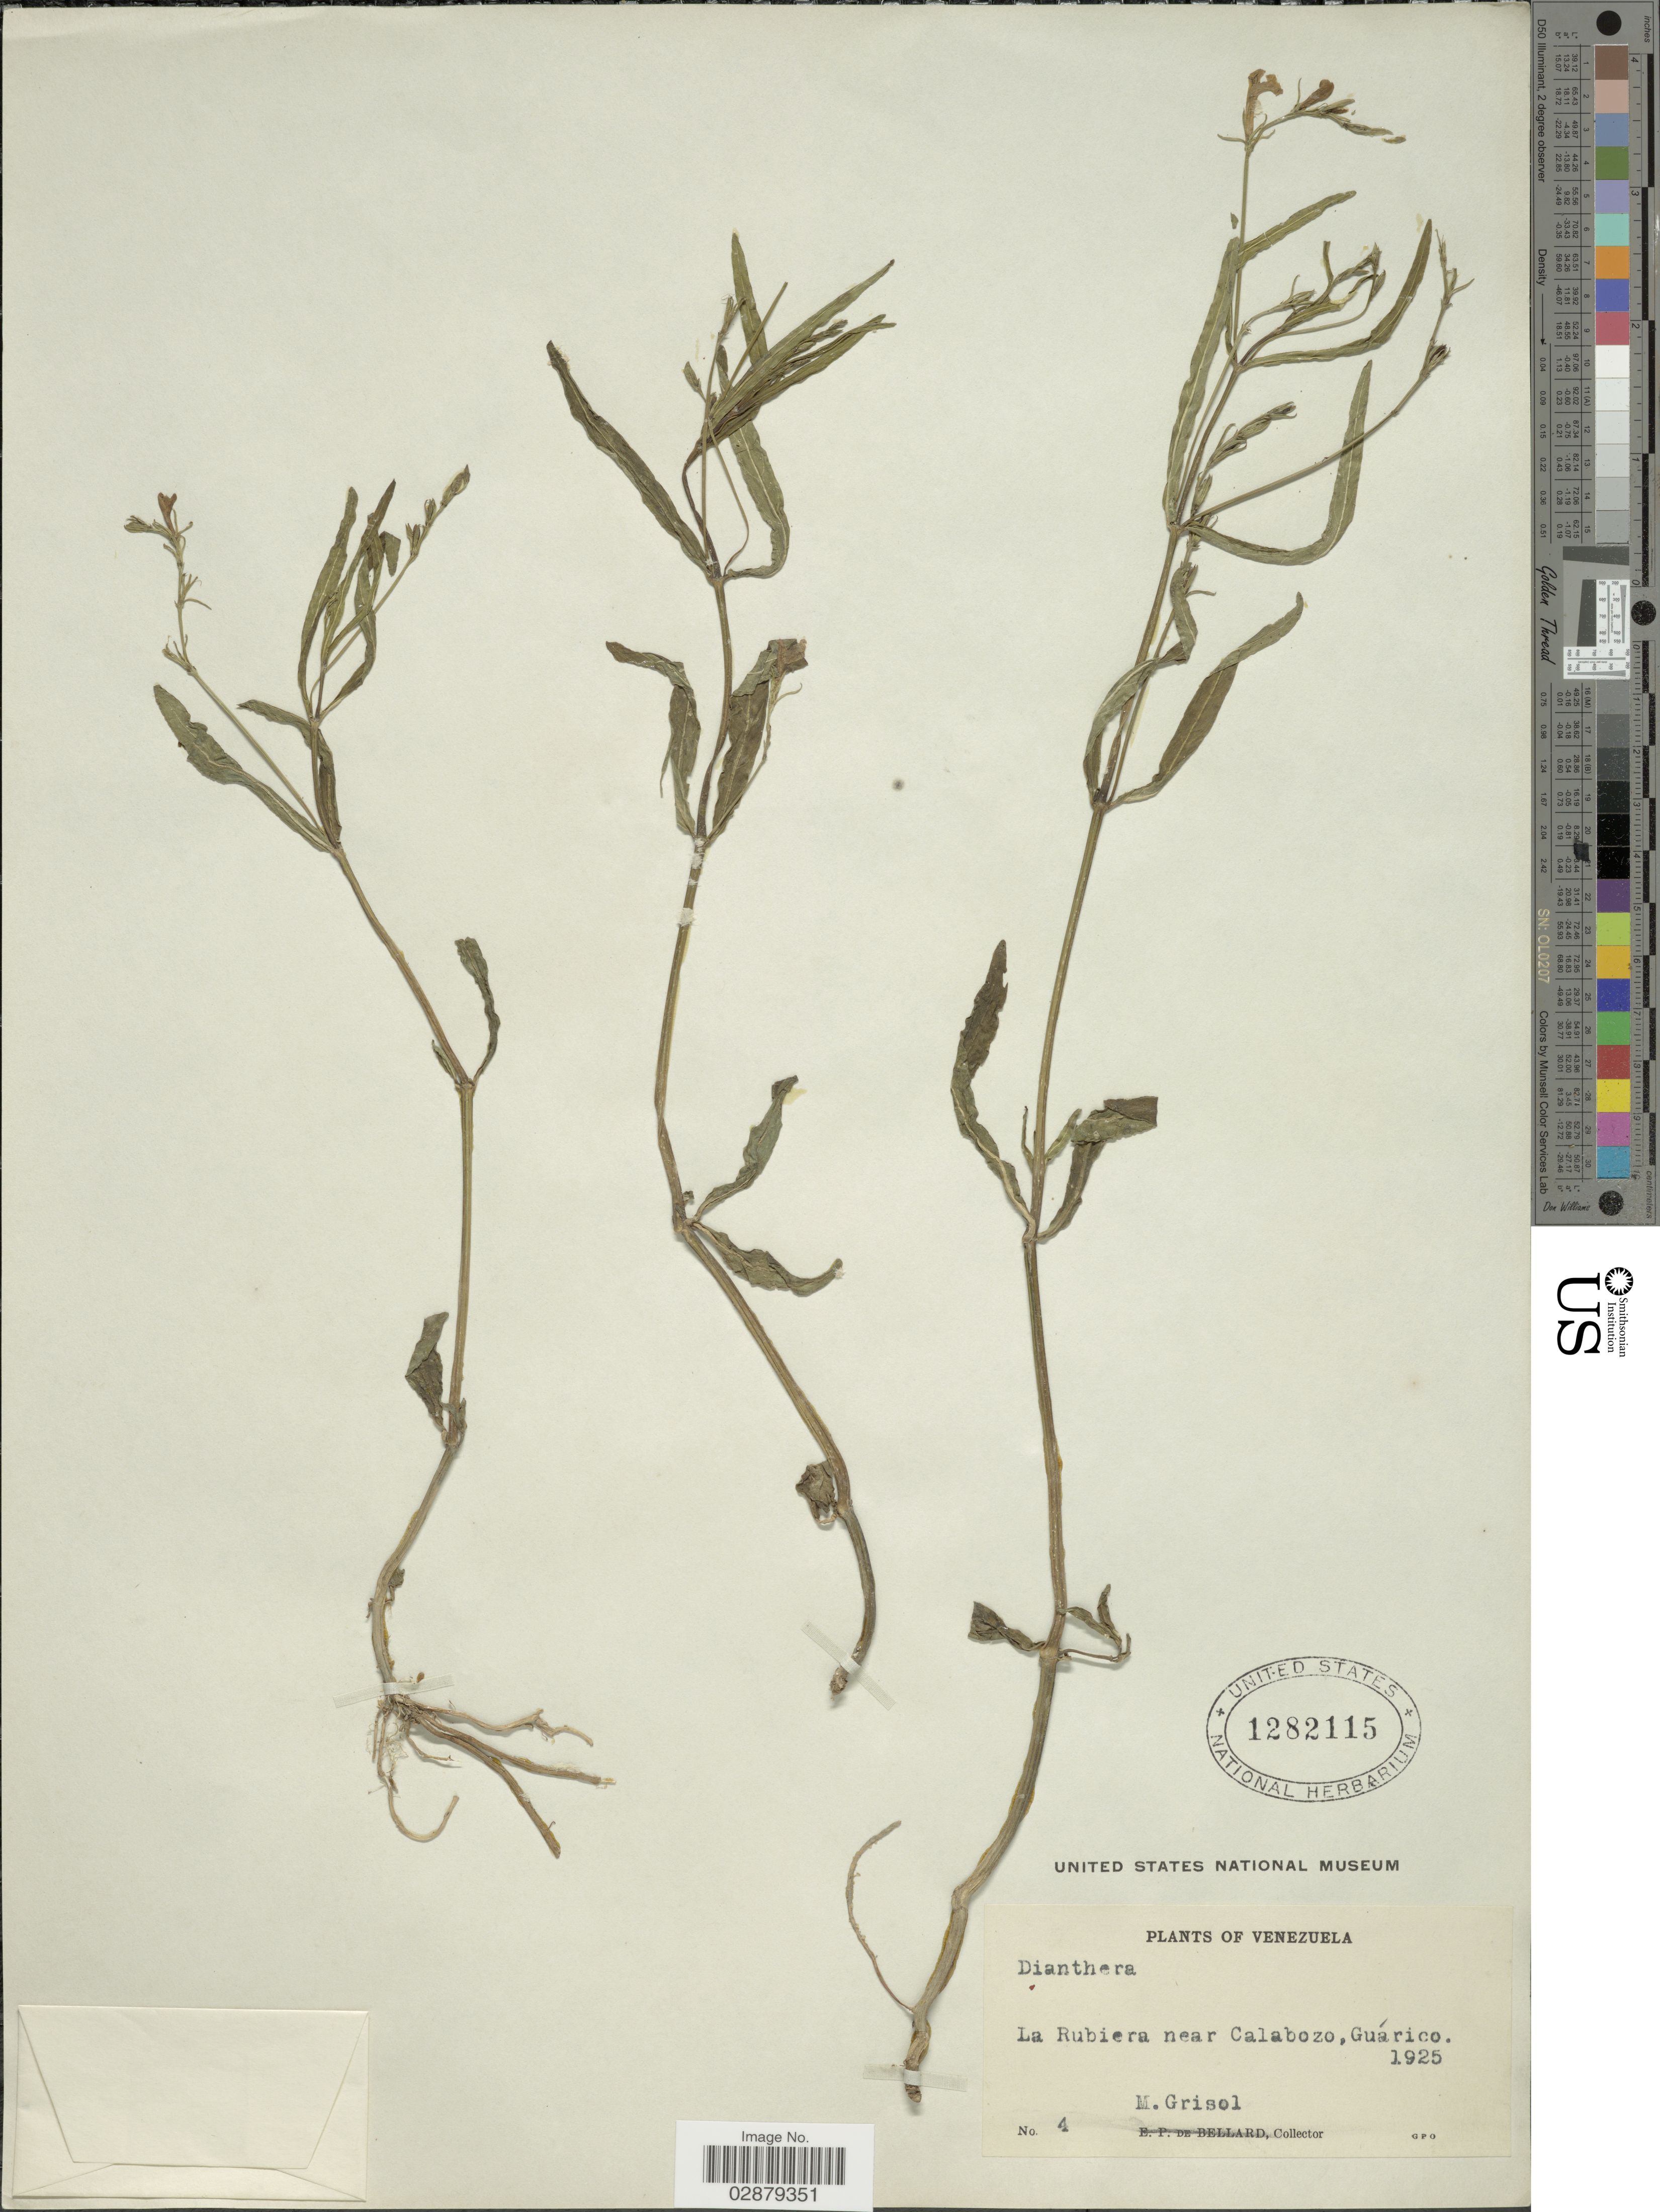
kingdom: Plantae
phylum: Tracheophyta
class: Magnoliopsida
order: Lamiales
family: Acanthaceae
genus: Justicia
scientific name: Justicia laevilinguis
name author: (Nees) Lindau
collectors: M. Grisol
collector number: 4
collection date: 1925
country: Venezuela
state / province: Guárico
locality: La Rubiera near Calabozo.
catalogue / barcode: US 1282115